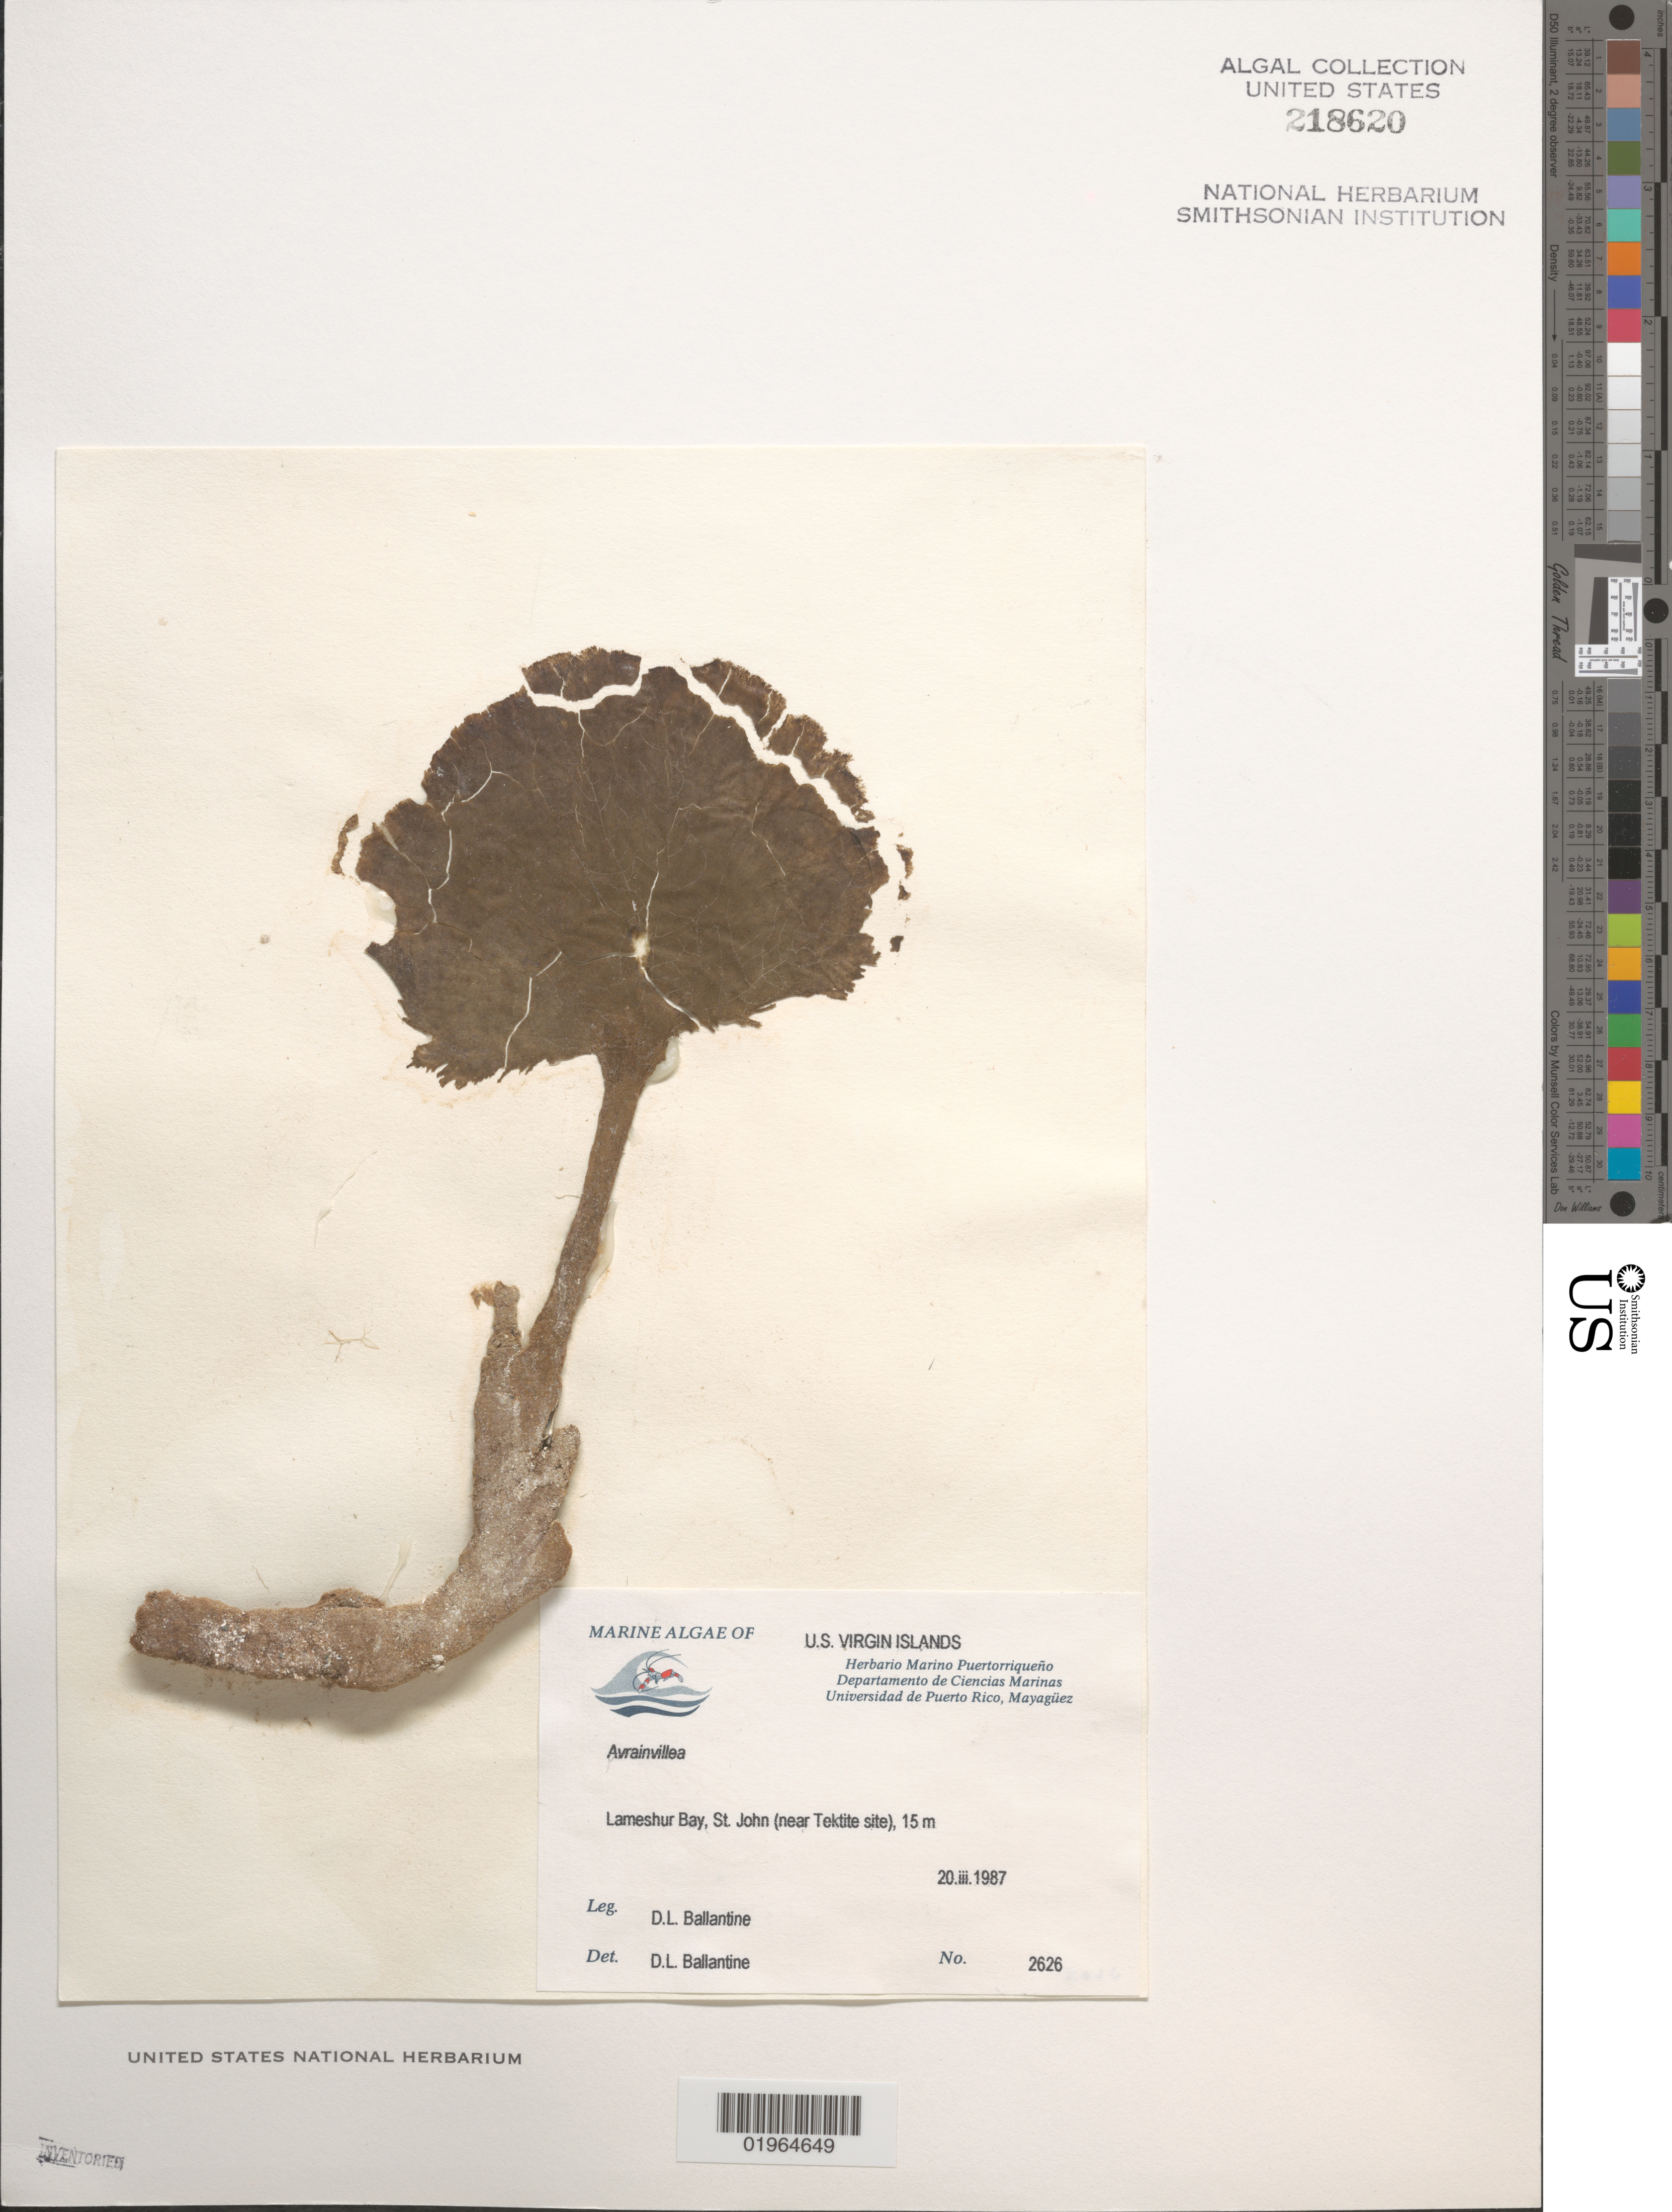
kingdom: Plantae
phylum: Chlorophyta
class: Ulvophyceae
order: Bryopsidales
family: Dichotomosiphonaceae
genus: Avrainvillea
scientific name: Avrainvillea sp.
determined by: Ballantine, D. L.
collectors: D.L. Ballantine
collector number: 2626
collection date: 1987-03-20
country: U.S. Virgin Islands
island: St. John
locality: near Tektite site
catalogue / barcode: US 218620